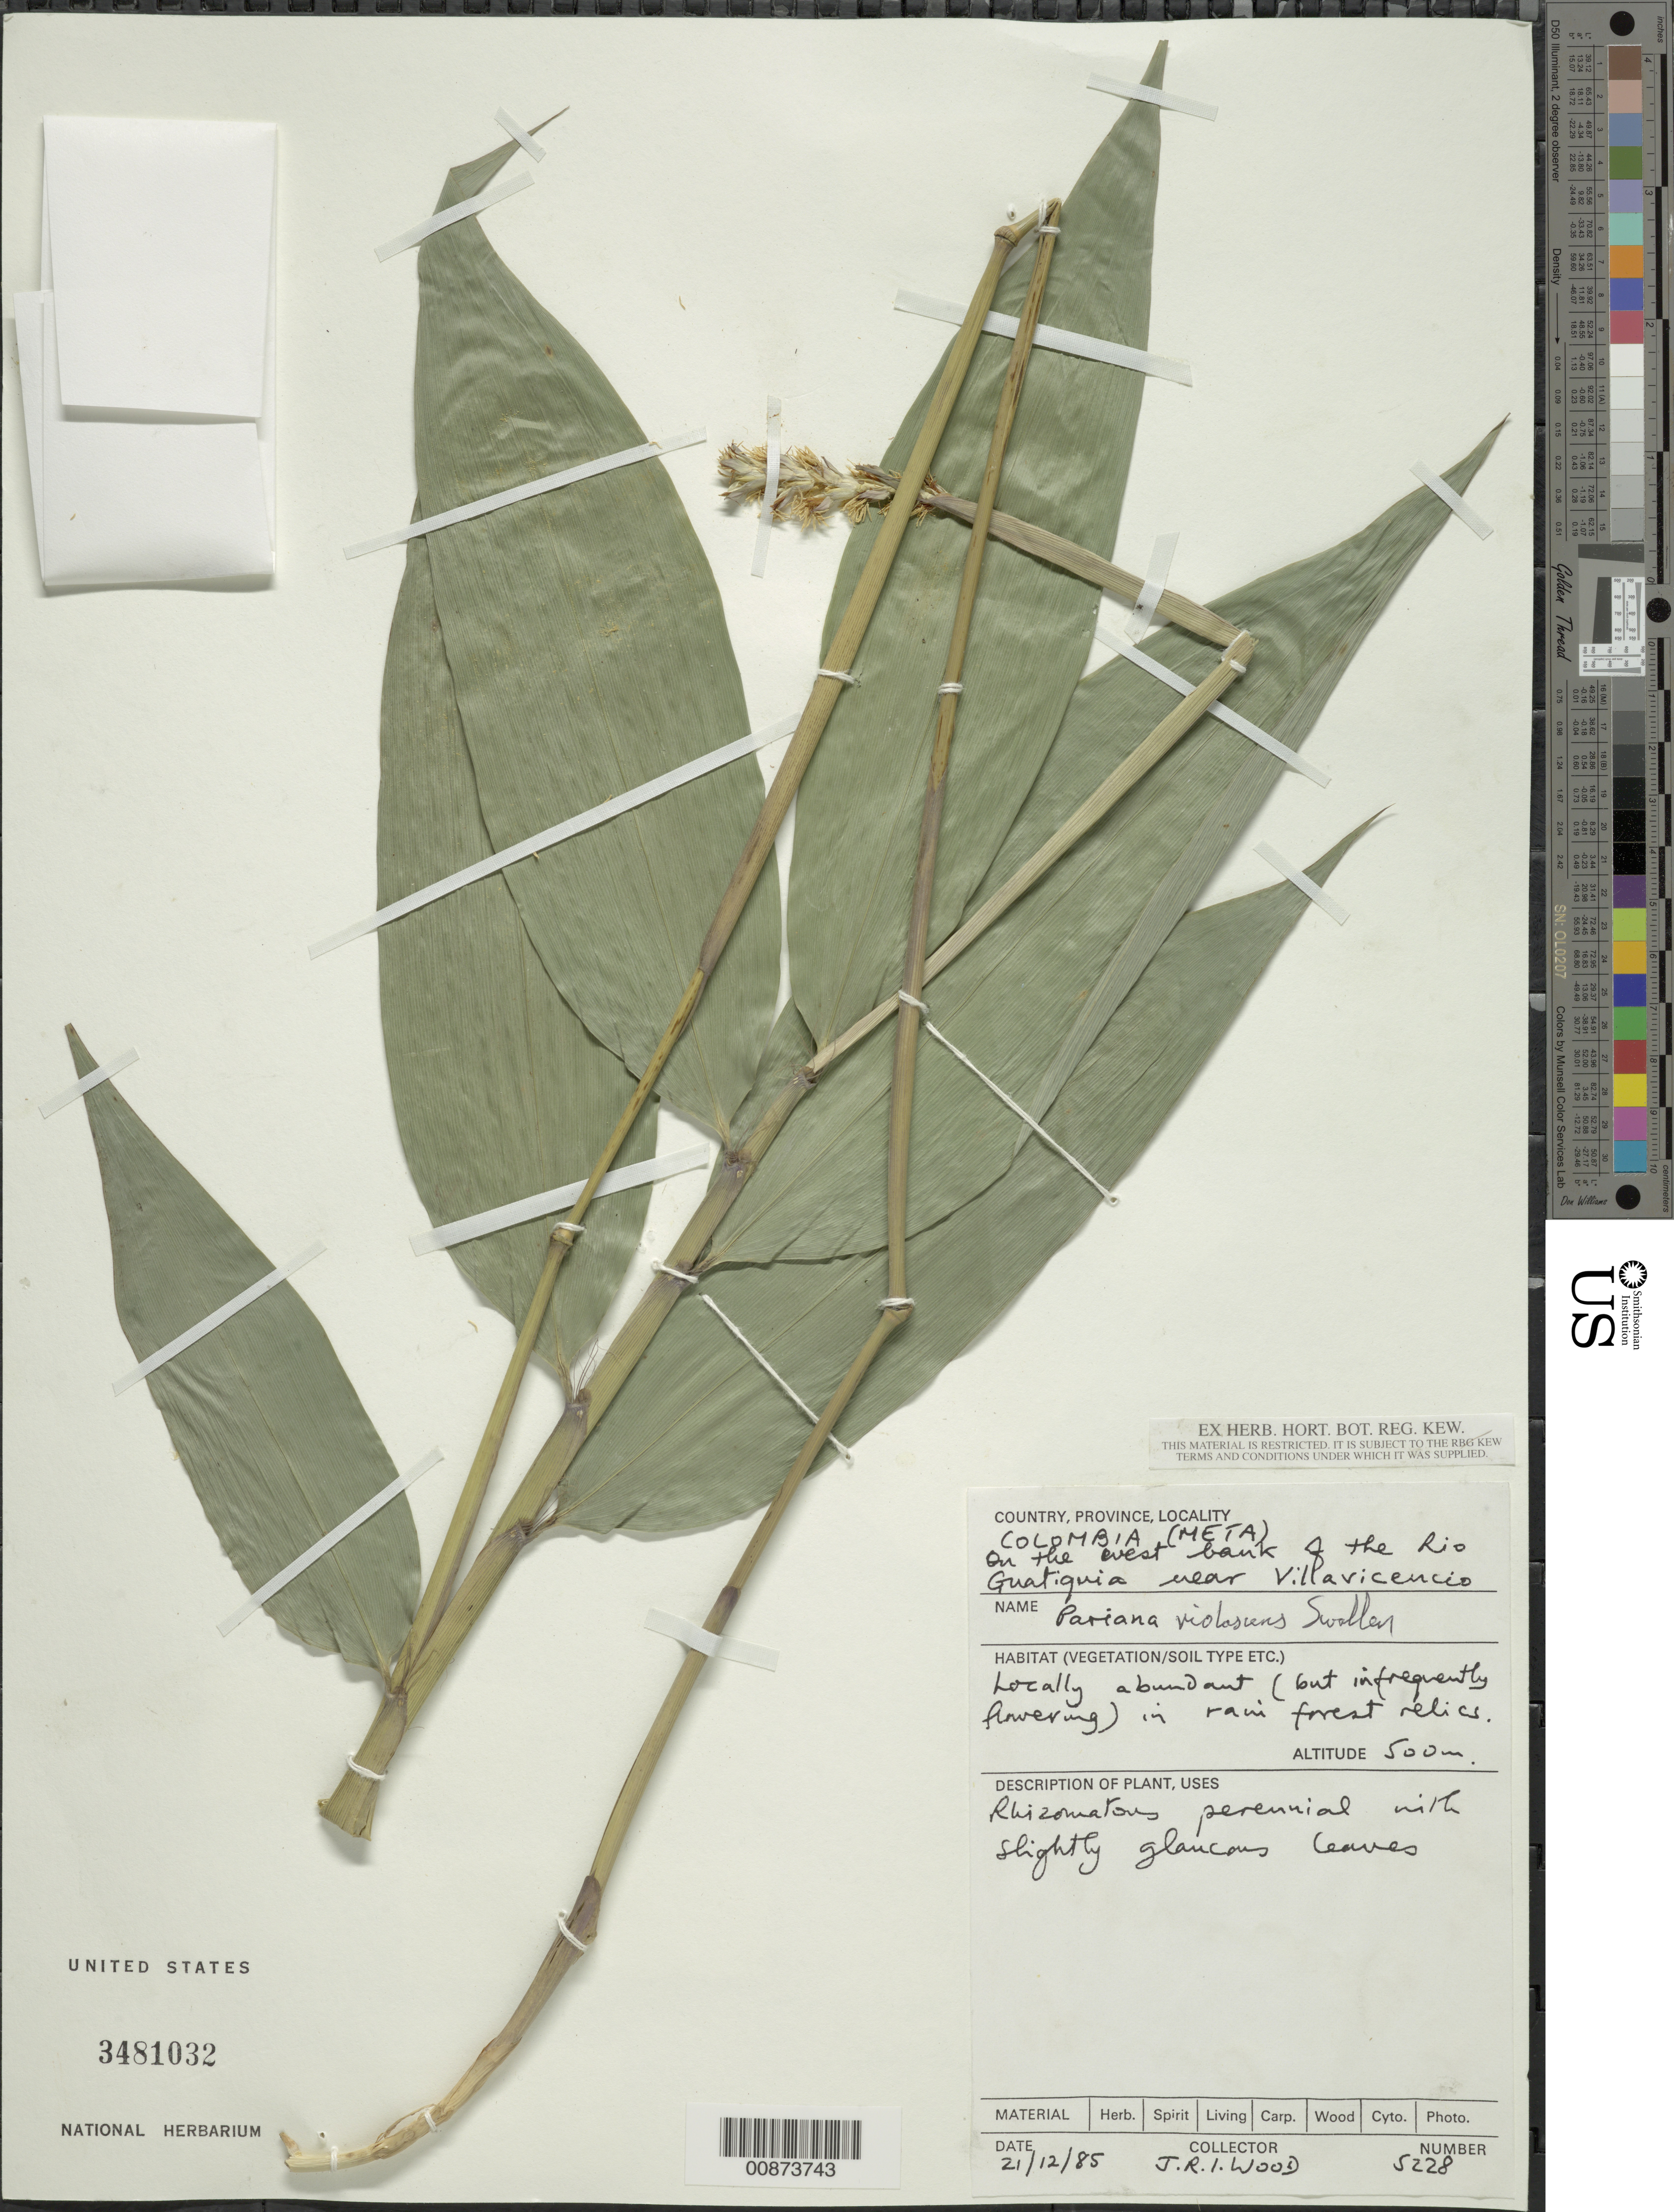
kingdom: Plantae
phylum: Tracheophyta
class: Liliopsida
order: Poales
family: Poaceae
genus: Pariana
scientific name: Pariana violascens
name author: Swallen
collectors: J. R. I. Wood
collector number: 5228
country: Colombia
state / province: Meta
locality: W bank of the Rio Guatiguia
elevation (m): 500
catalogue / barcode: US 3481032